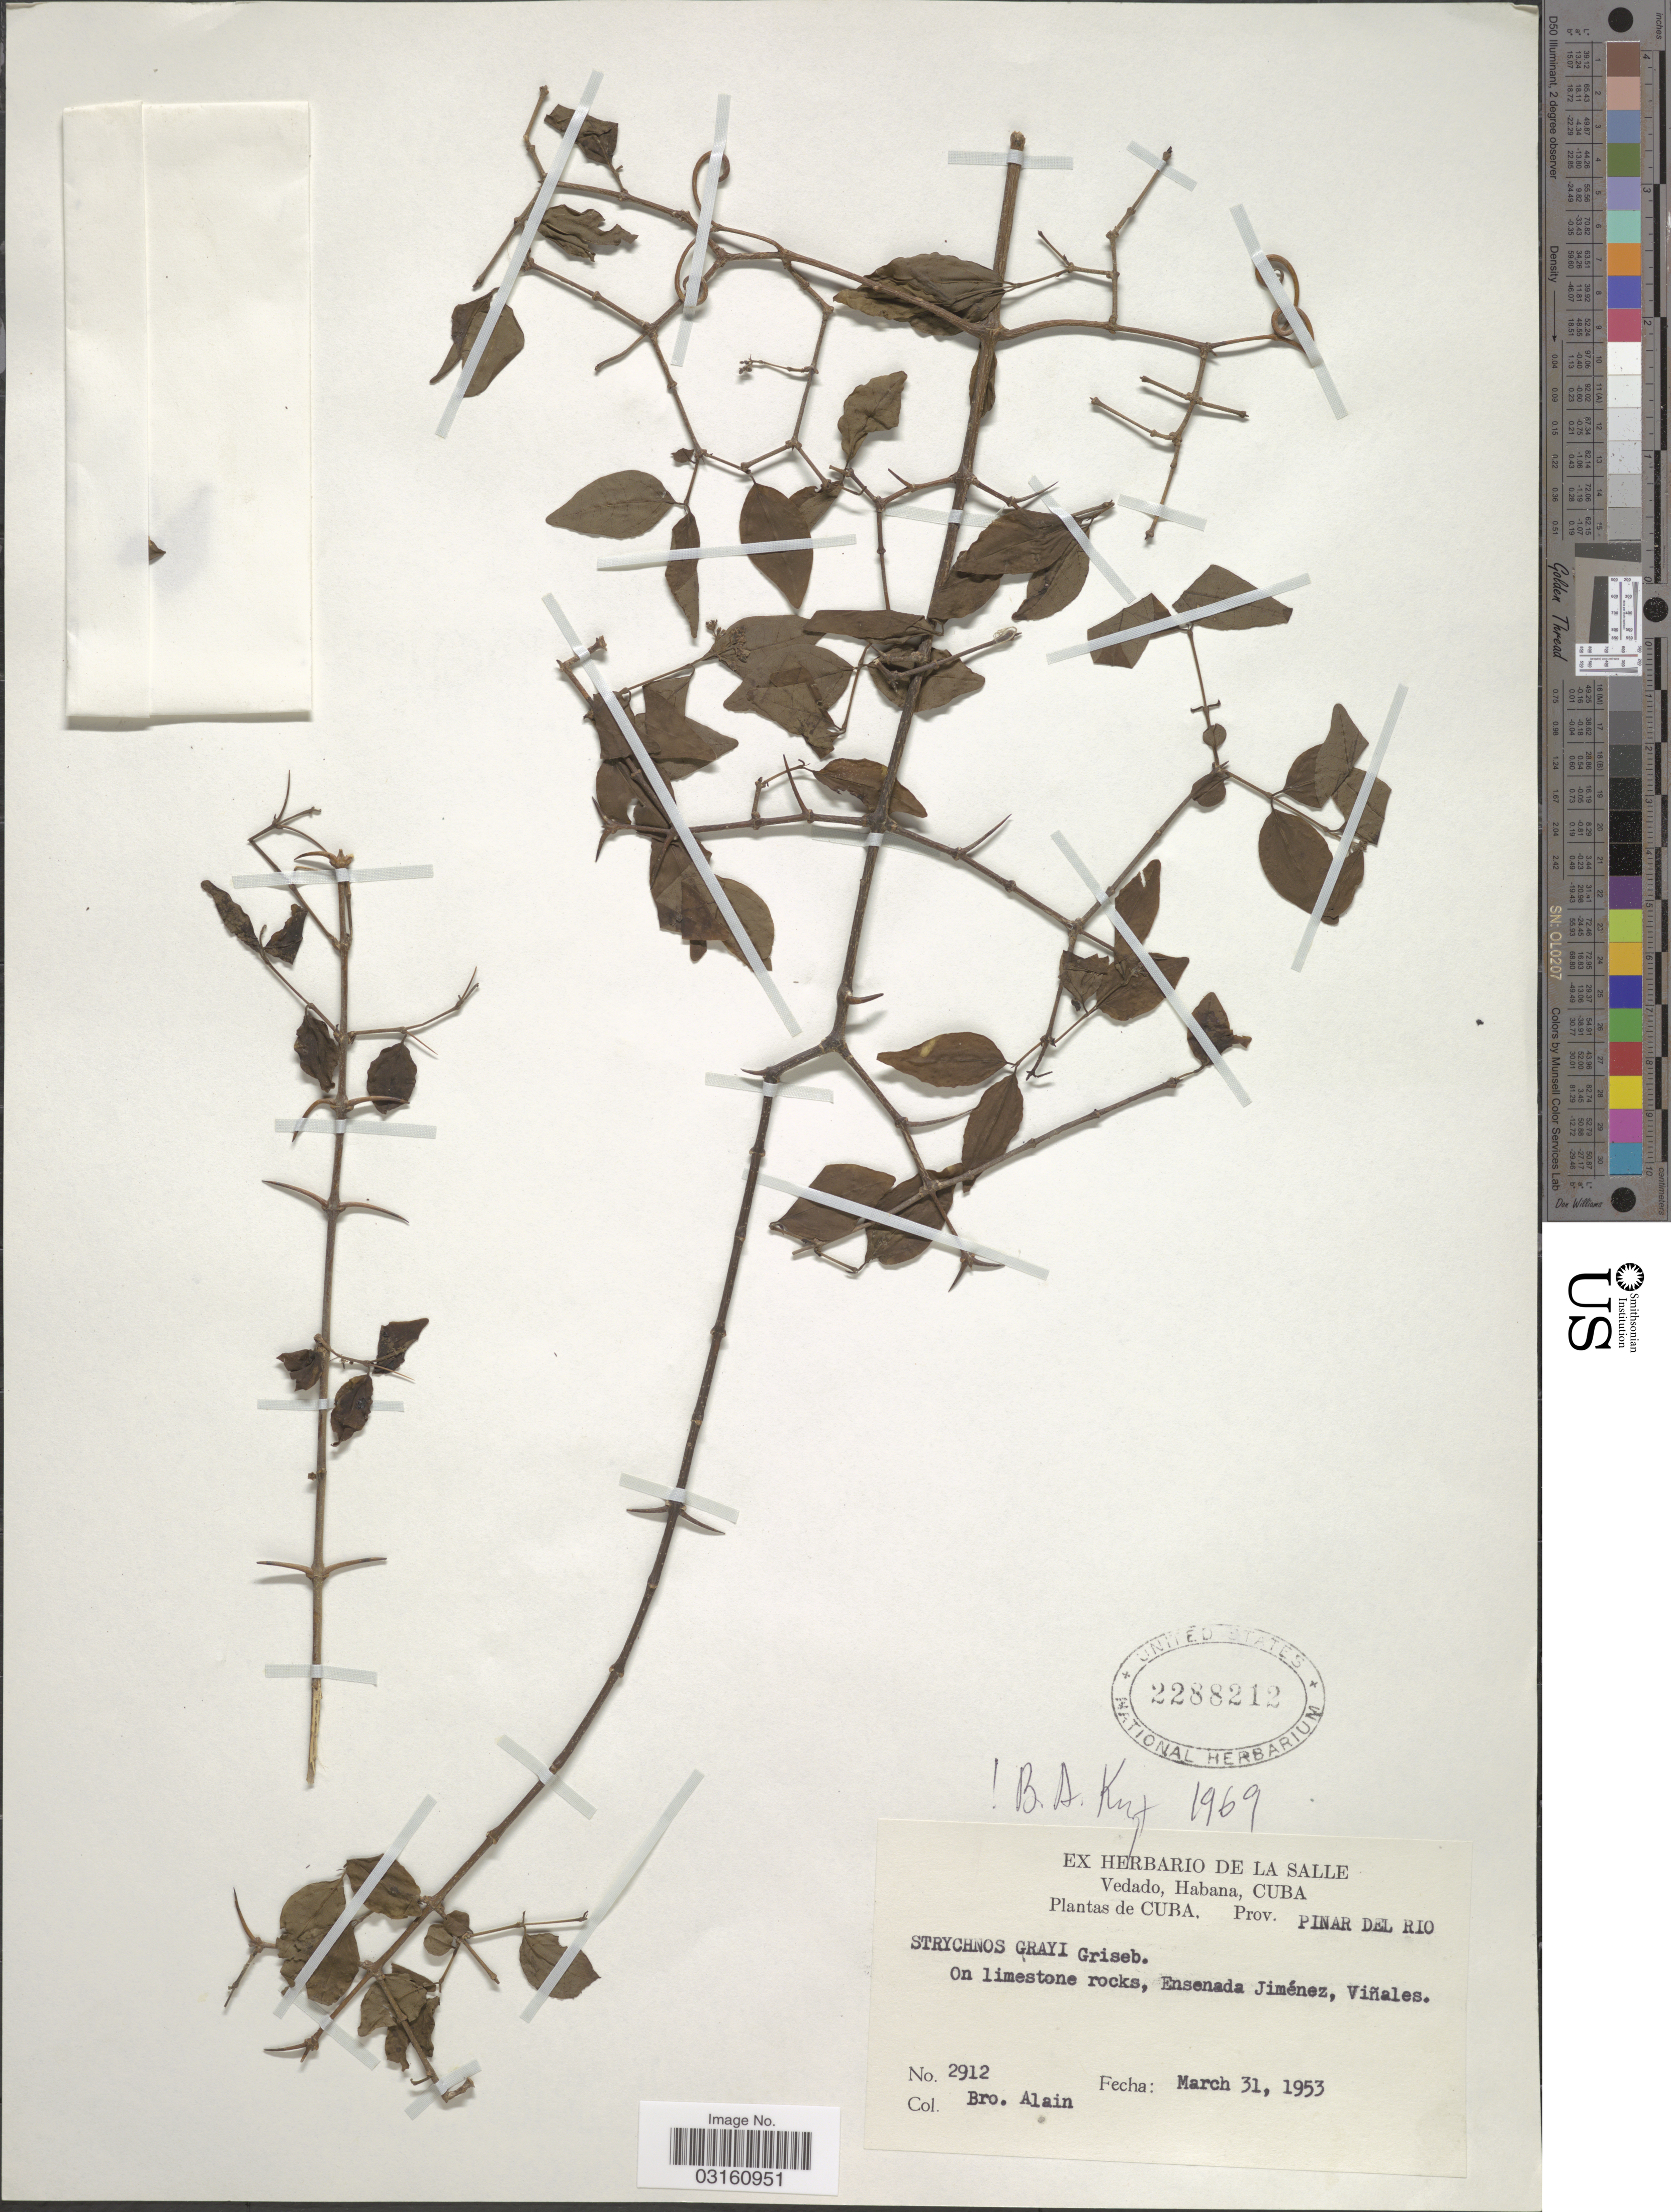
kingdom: Plantae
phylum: Tracheophyta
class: Magnoliopsida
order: Gentianales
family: Loganiaceae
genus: Strychnos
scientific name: Strychnos grayi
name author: Griseb.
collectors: A. H. Liogier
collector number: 2912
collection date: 1953-03-31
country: Cuba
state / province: Pinar del Río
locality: On limestone rocks, Ensenada Jiménez, Viñales.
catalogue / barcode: US 2288212